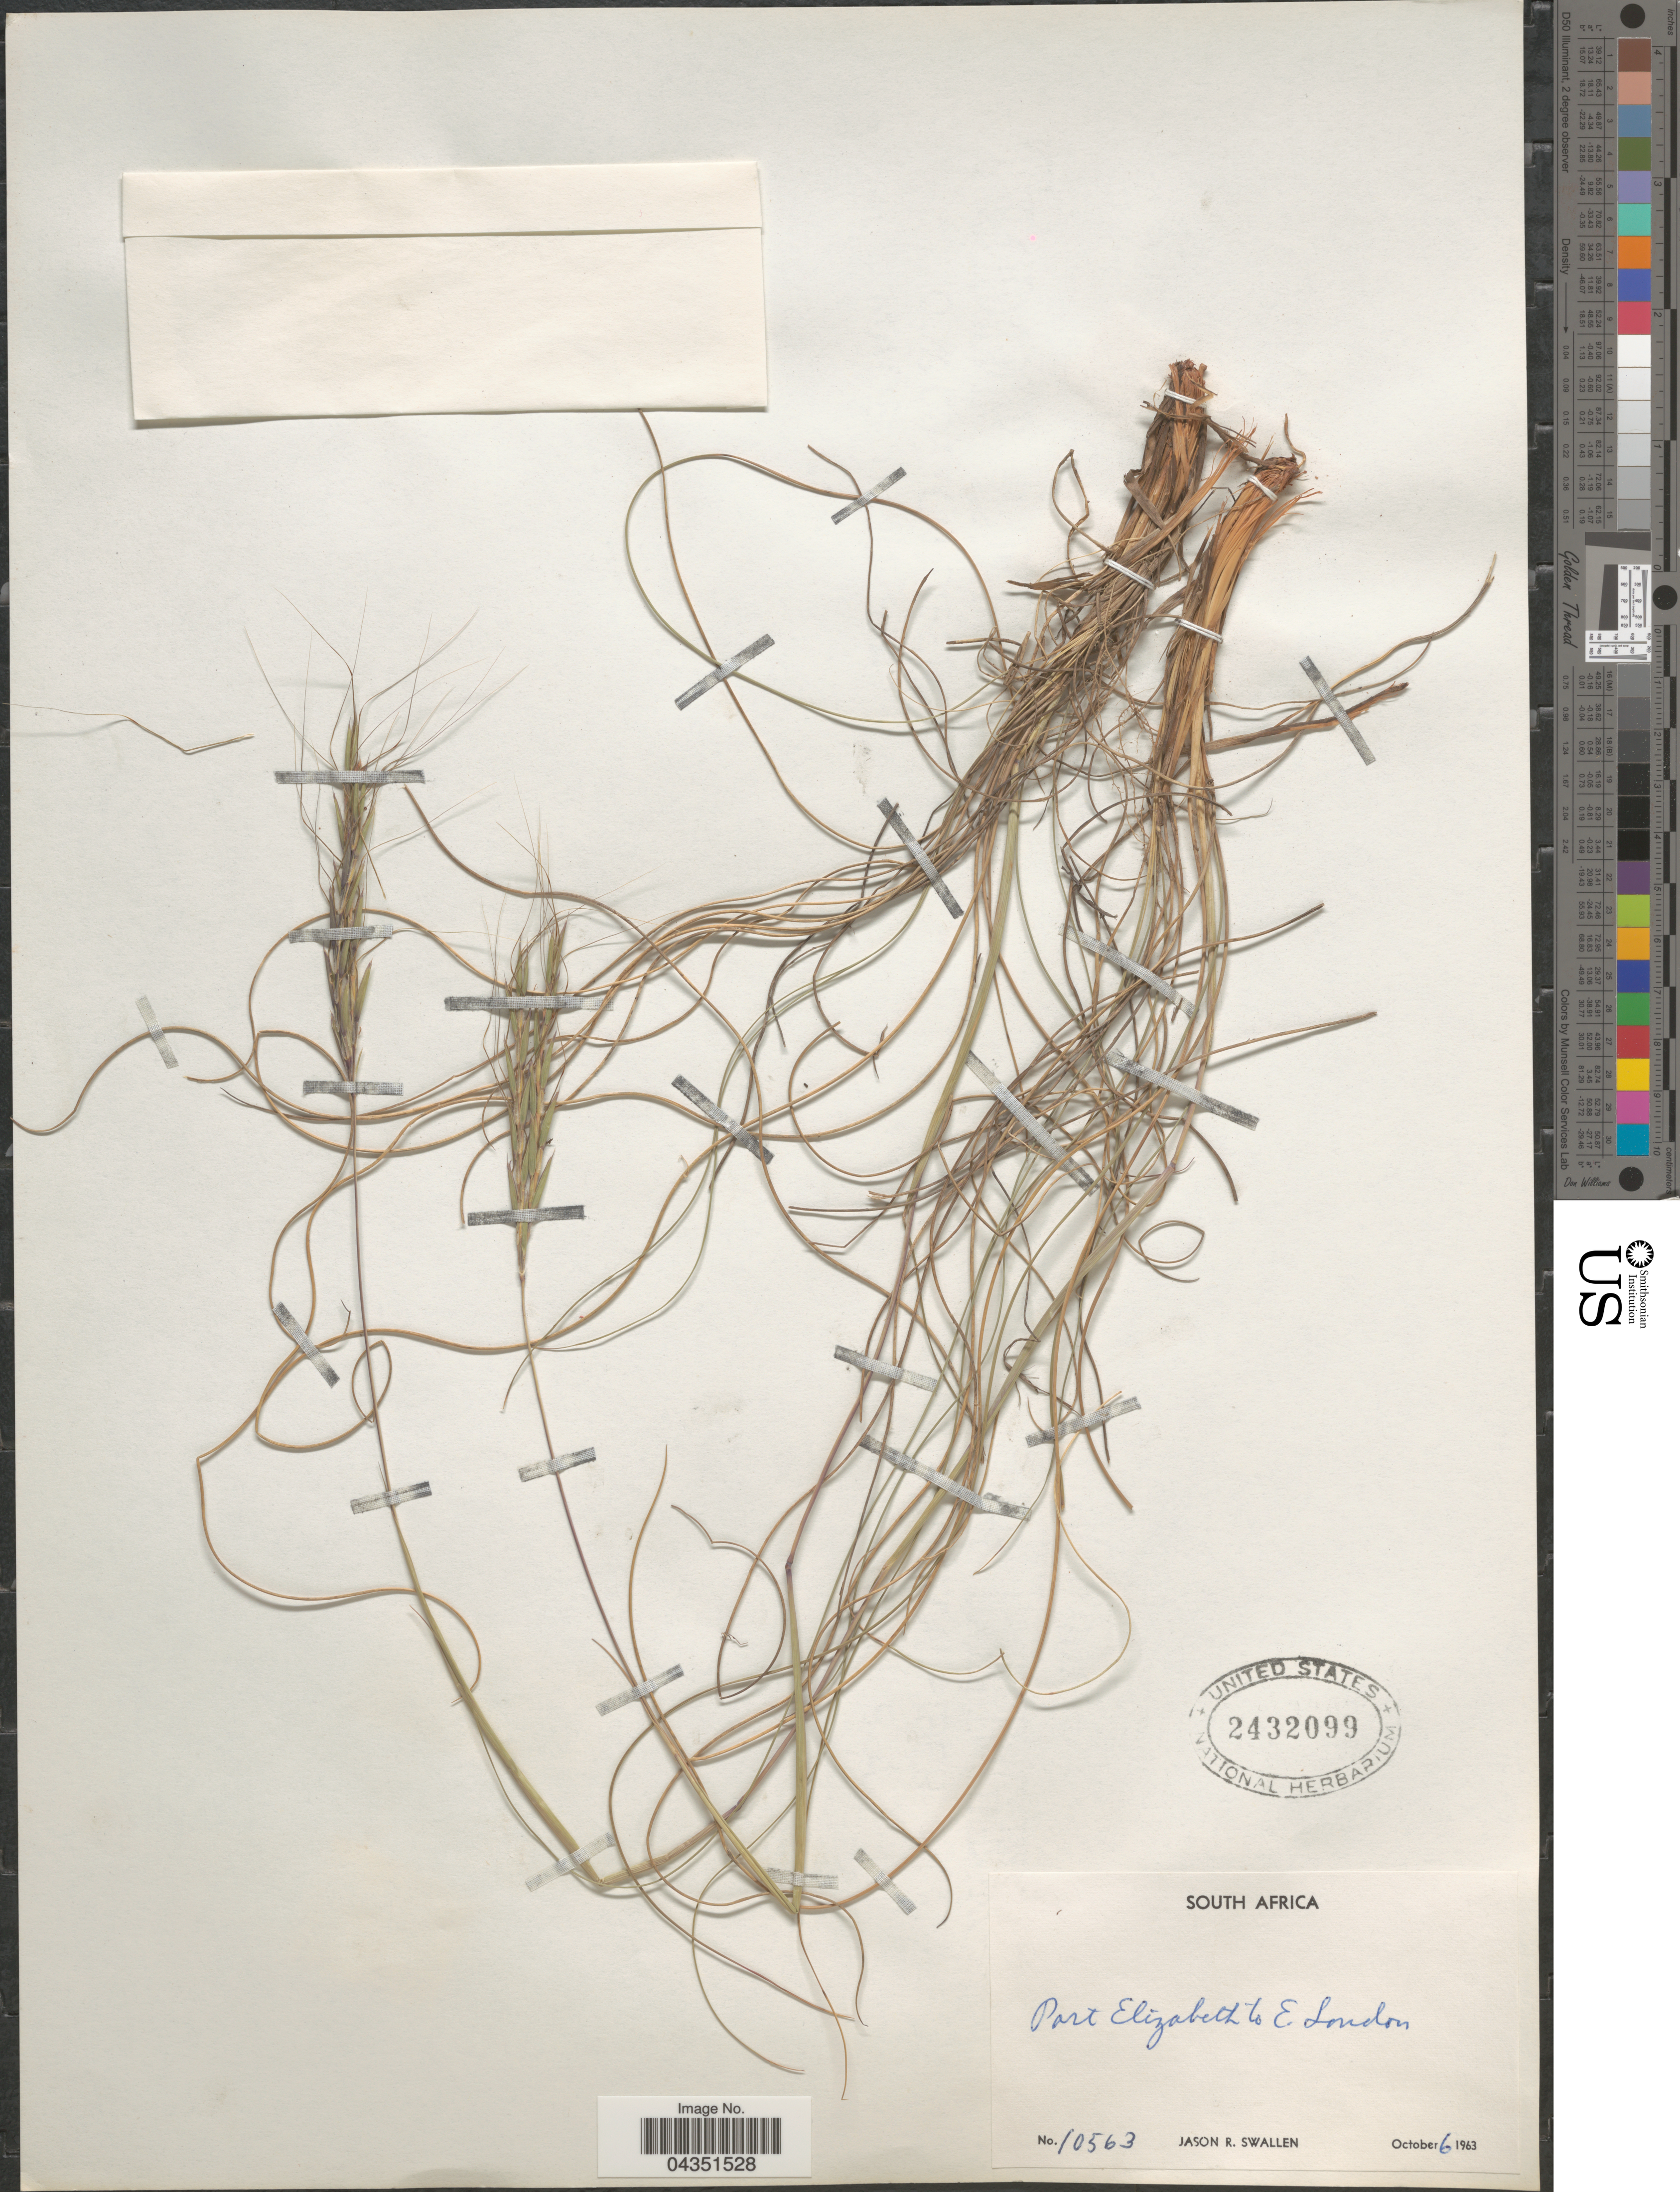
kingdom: Plantae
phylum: Tracheophyta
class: Liliopsida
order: Poales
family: Poaceae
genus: Diheteropogon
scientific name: Diheteropogon filifolius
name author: (Nees) Clayton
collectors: J. R. Swallen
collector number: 10563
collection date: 1963-10-06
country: South Africa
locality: Port Elizabeth to E. London.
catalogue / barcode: US 2432099